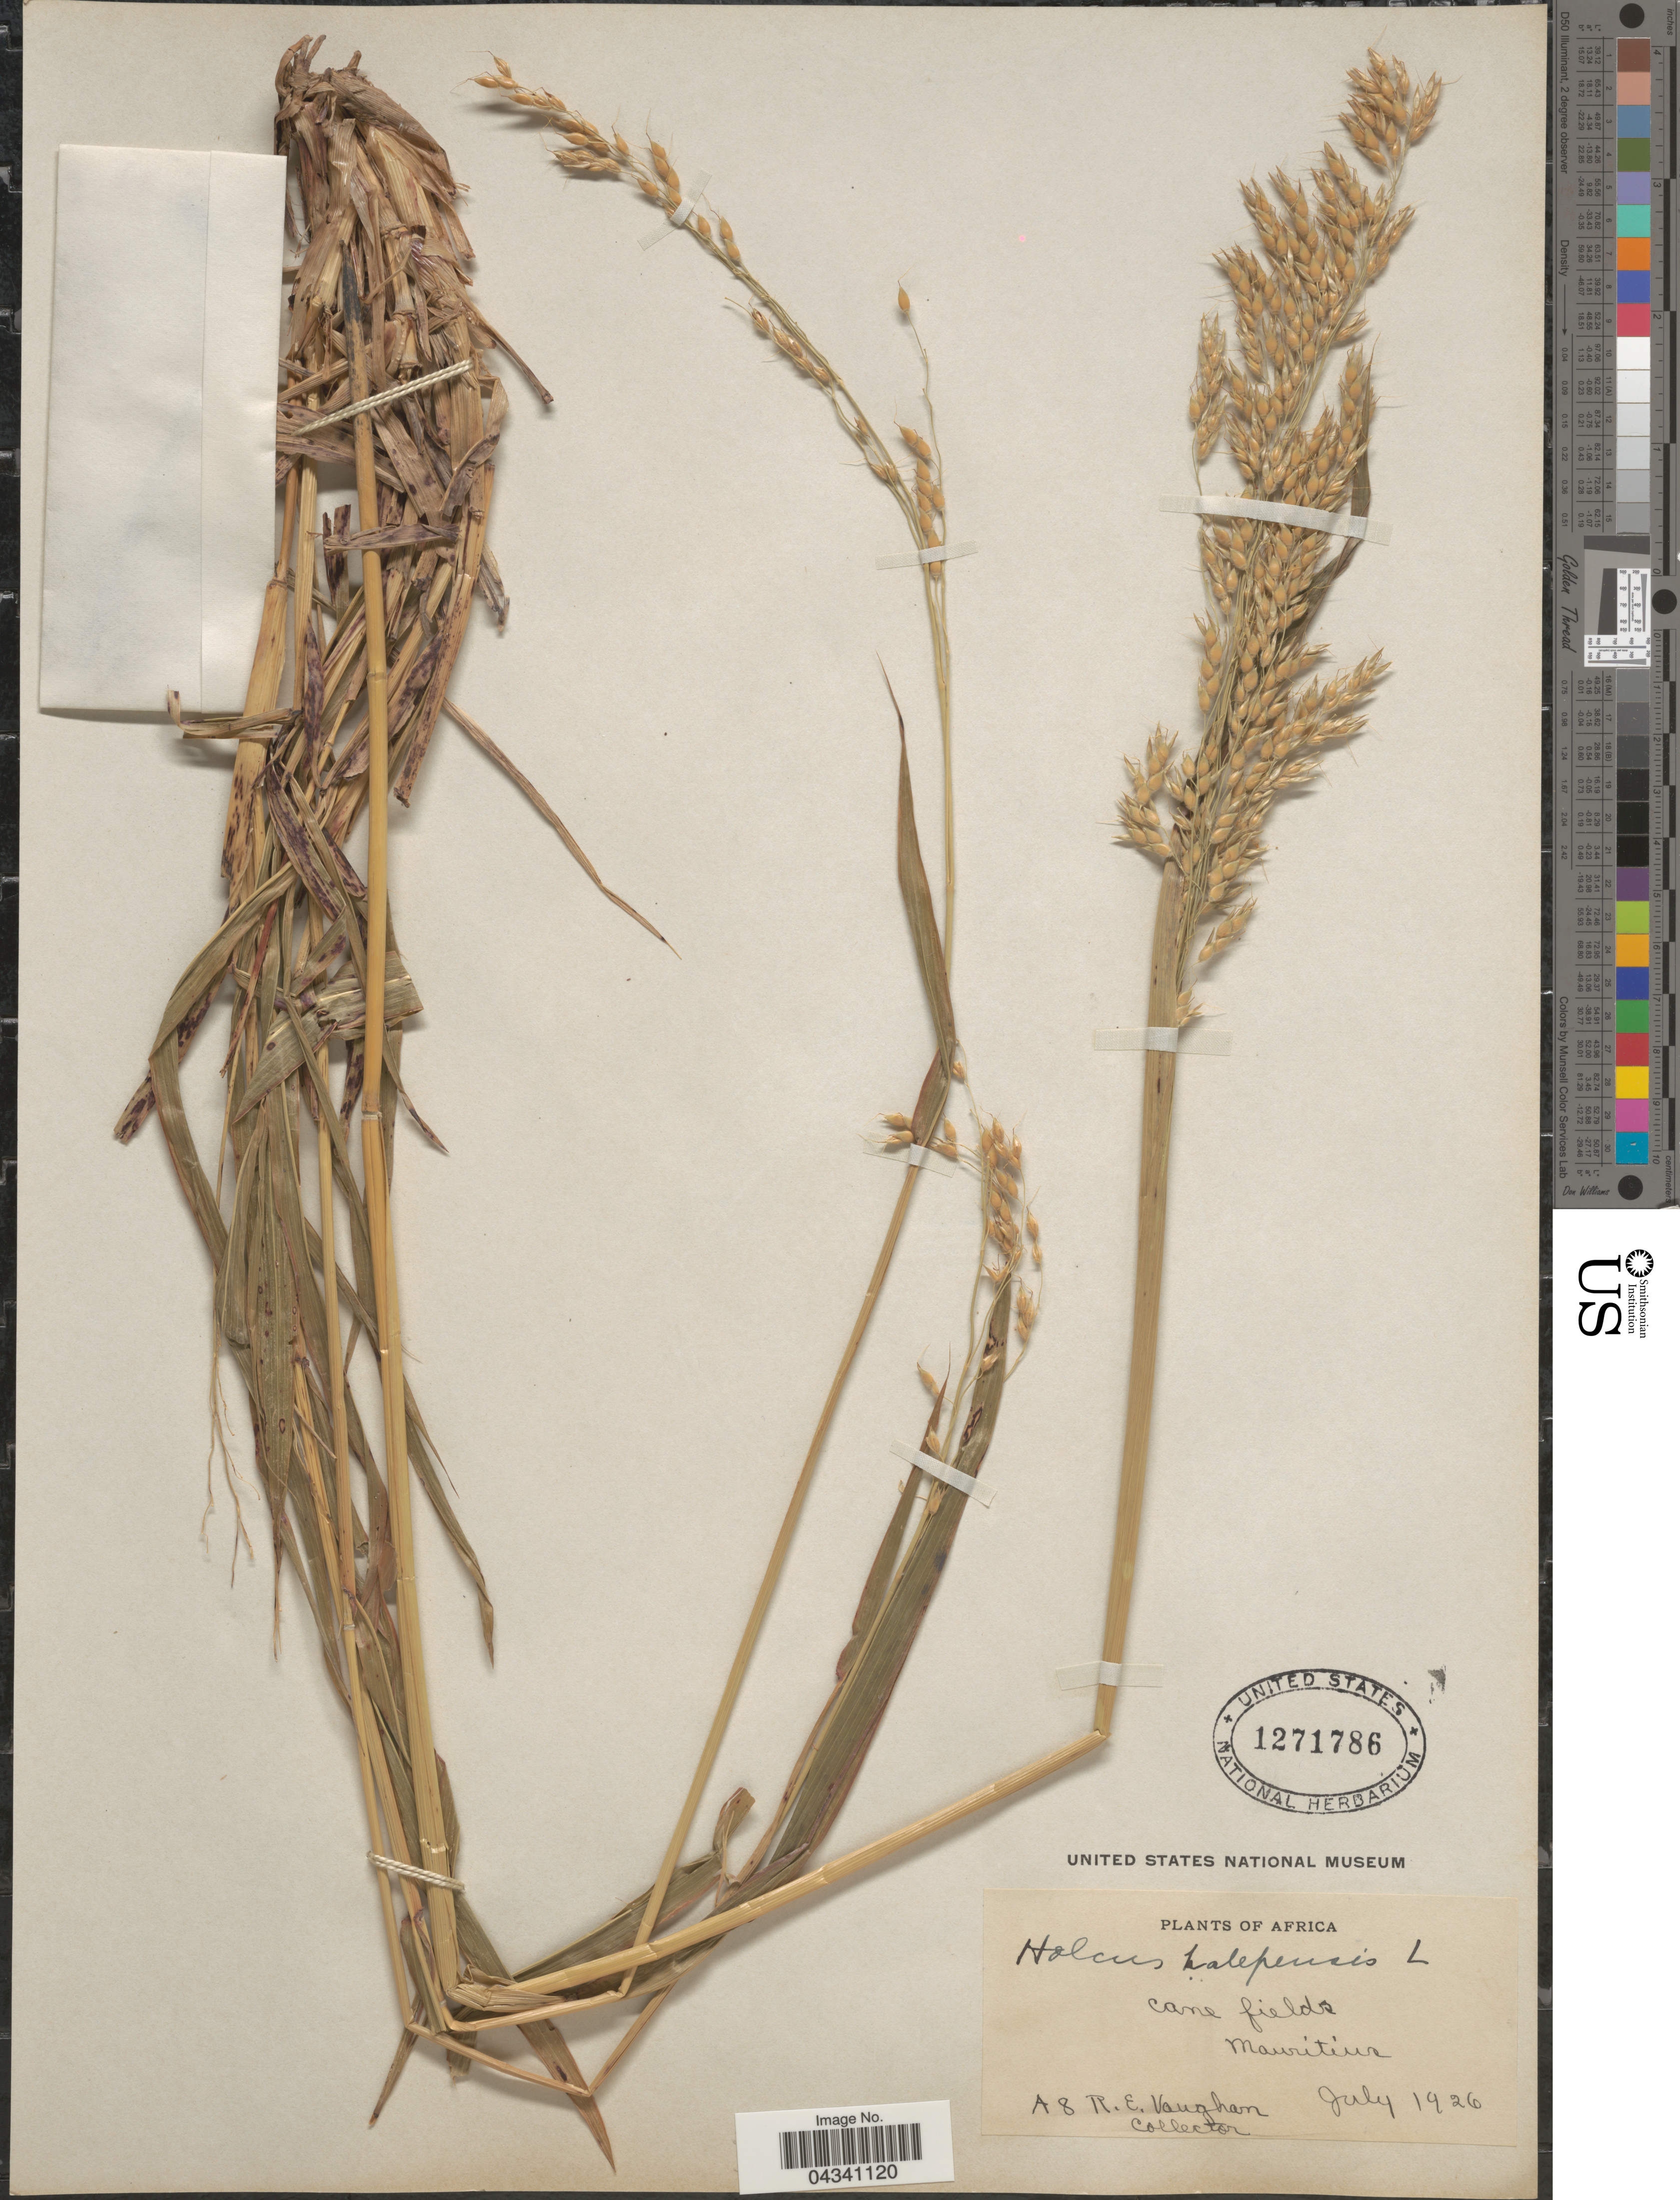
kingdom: Plantae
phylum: Tracheophyta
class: Liliopsida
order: Poales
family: Poaceae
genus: Sorghum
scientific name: Sorghum halepense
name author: (L.) Pers.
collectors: R. Vaughan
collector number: A8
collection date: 1926-07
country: Mauritius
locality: Cane fields.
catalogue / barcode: US 1271786